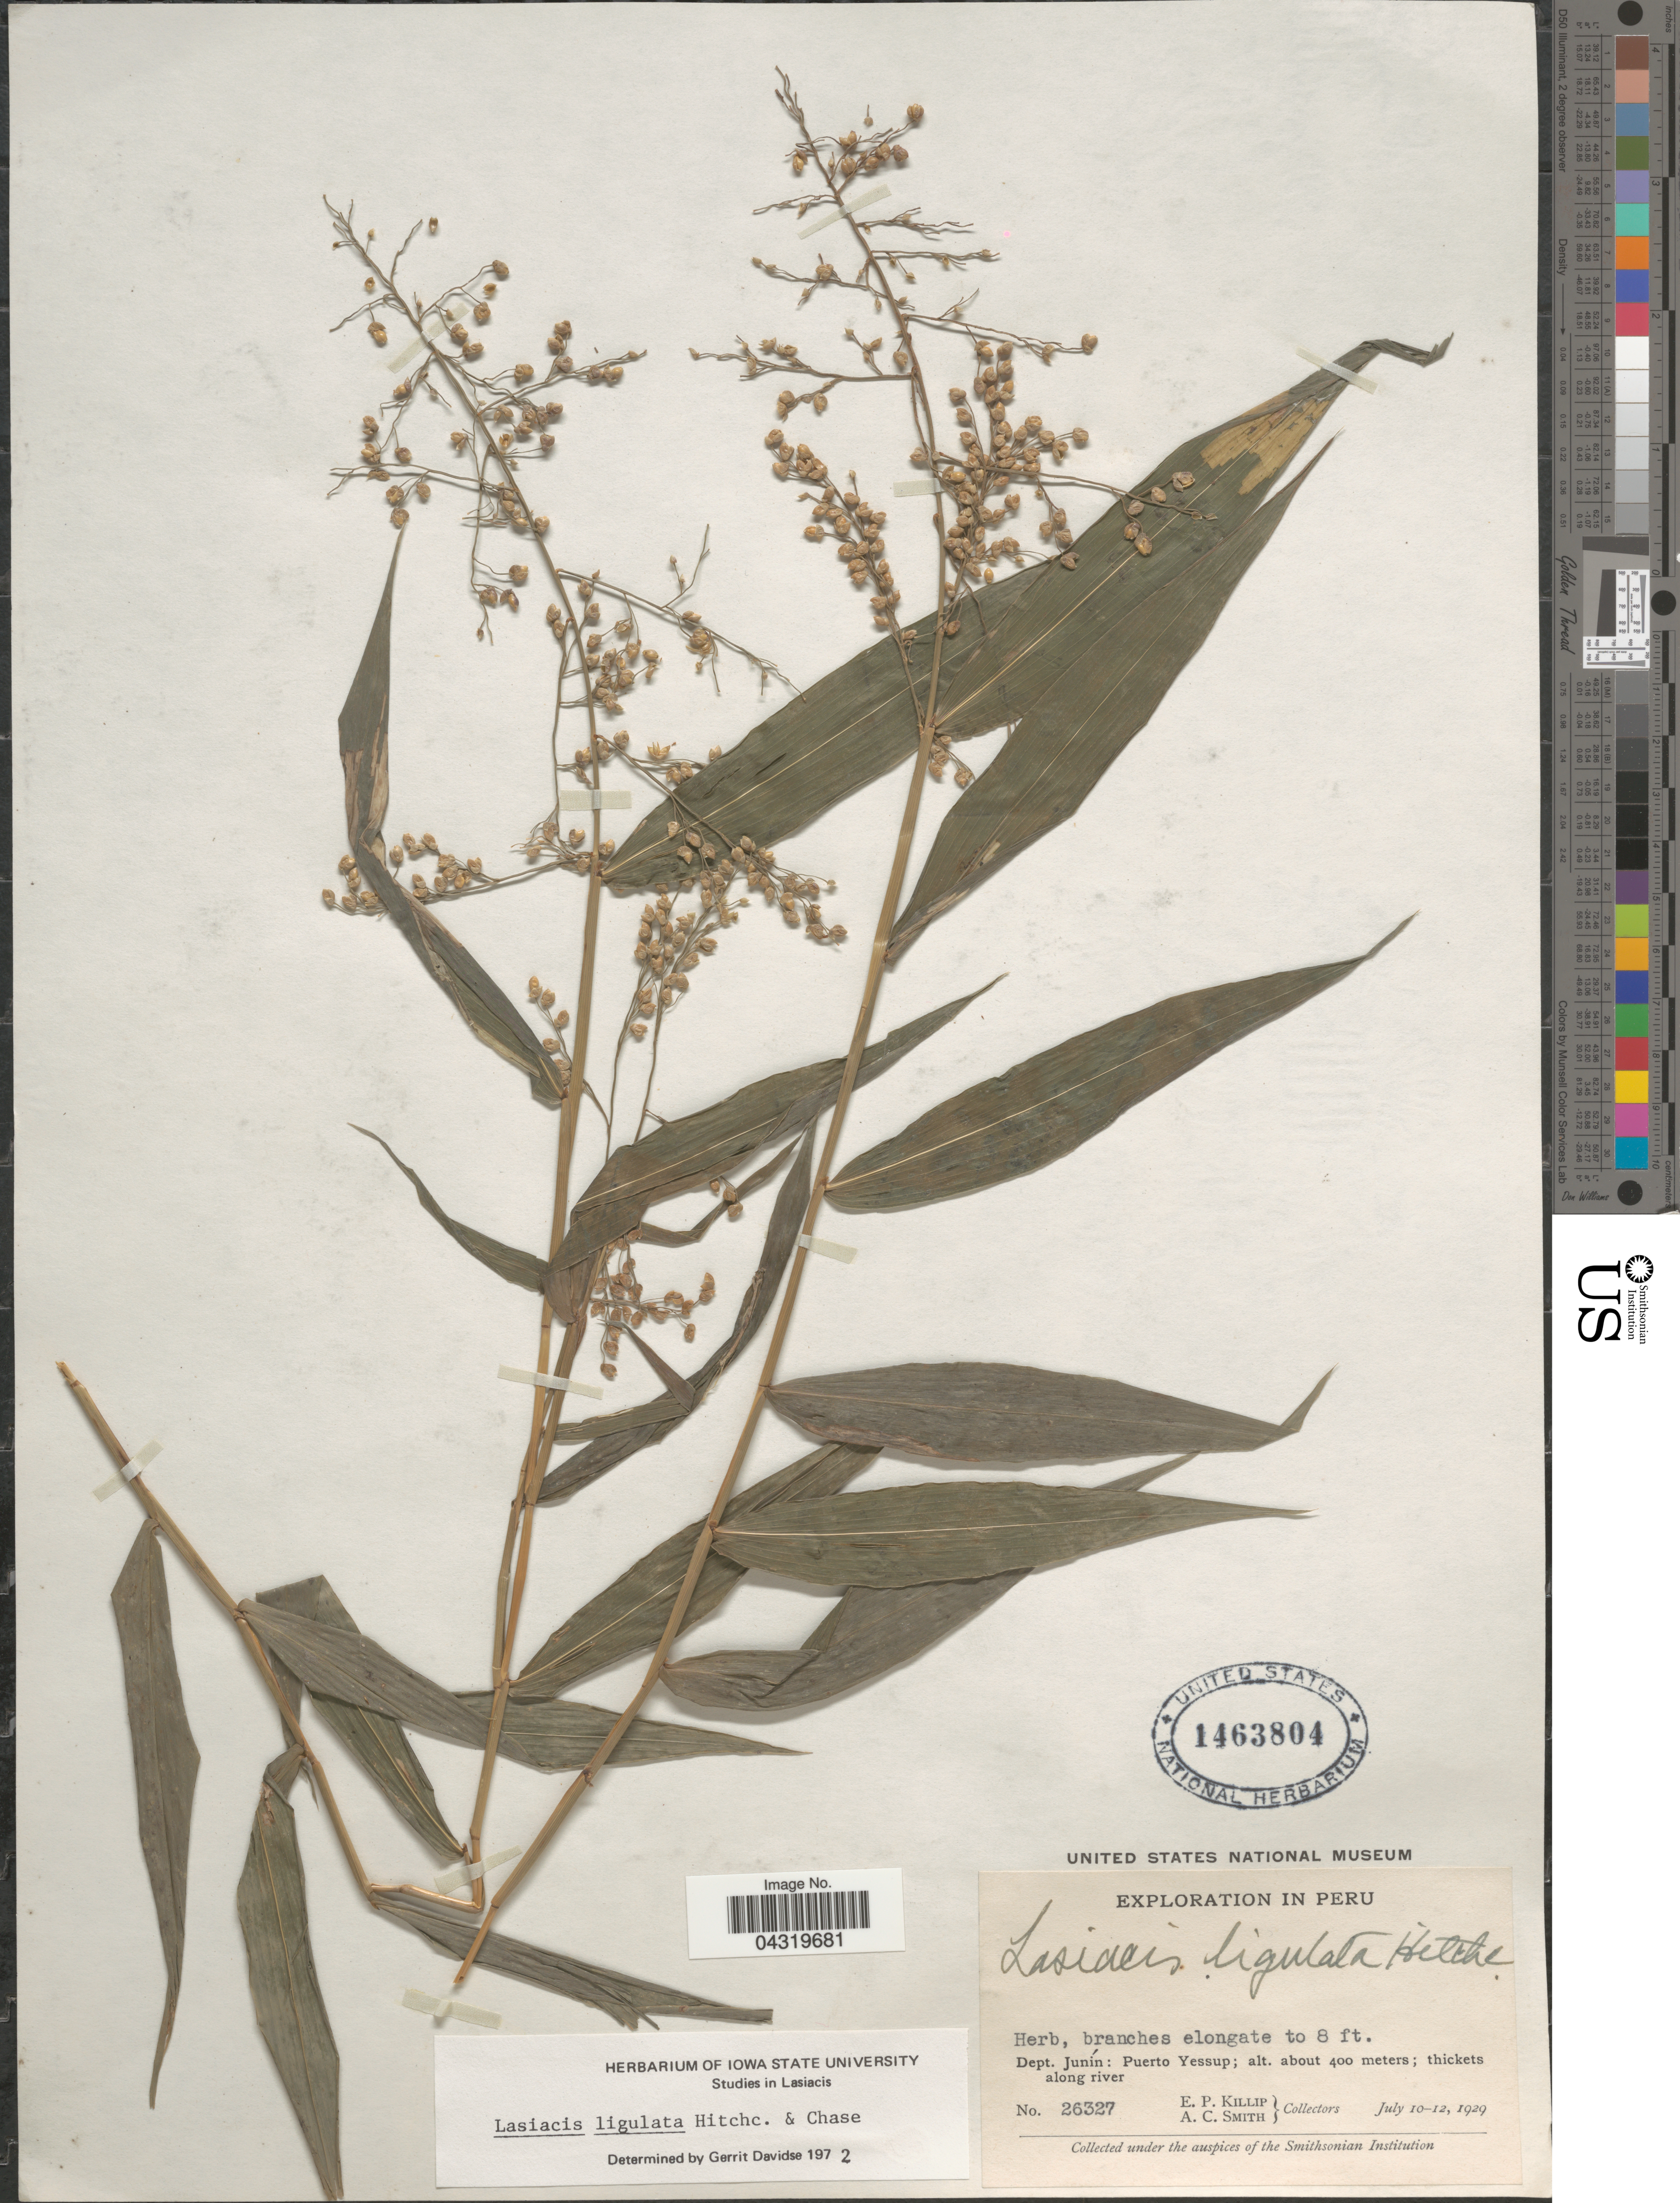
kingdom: Plantae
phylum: Tracheophyta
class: Liliopsida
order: Poales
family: Poaceae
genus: Lasiacis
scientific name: Lasiacis ligulata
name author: Hitchc. & Chase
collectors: E. P. Killip & A. C. Smith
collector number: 26327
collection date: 1929-07-10/1929-07-12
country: Peru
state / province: Junín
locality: Exploration in Peru. Dept. Junín: Puerto Yessup, thickets along river.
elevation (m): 400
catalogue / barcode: US 1463804